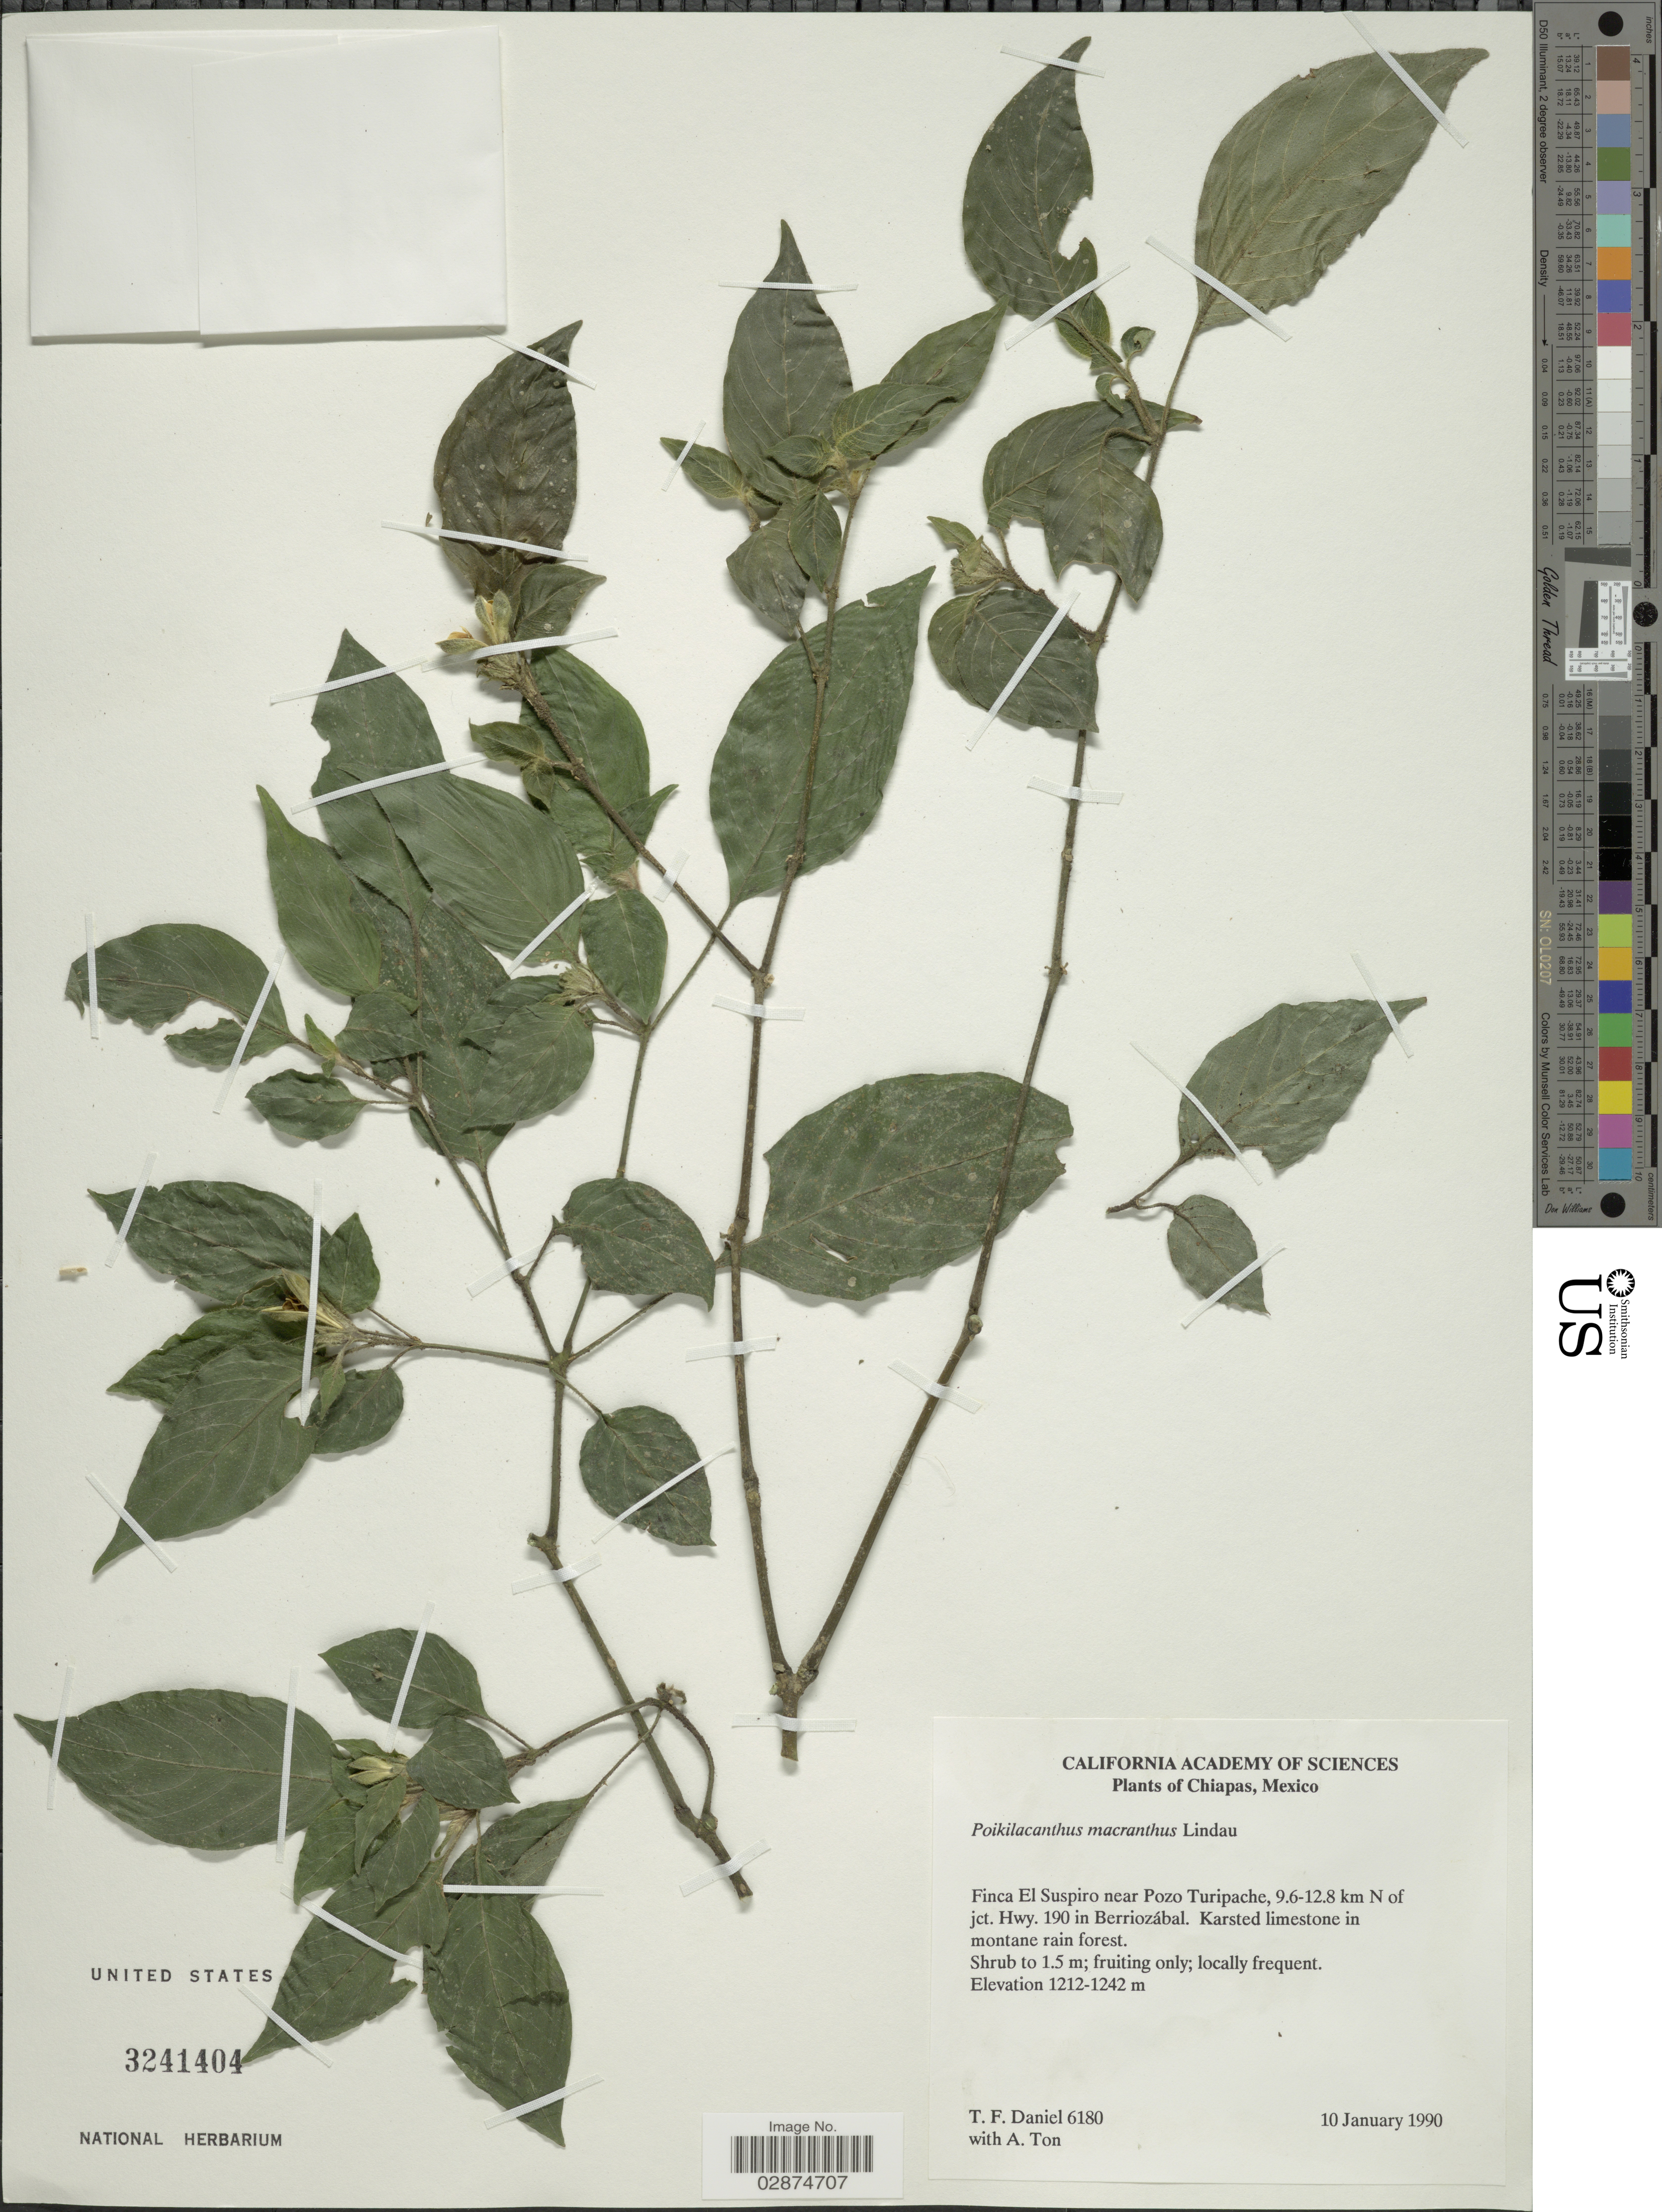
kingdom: Plantae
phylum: Tracheophyta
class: Magnoliopsida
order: Lamiales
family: Acanthaceae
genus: Poikilacanthus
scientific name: Poikilacanthus macranthus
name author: Lindau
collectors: T. F. Daniel & A. Ton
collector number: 6180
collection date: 1990-02-10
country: Mexico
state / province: Chiapas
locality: Finca El Suspiro near Pozo Turipache, 9.6-12.8 km N of jct. Hwy. 190 in Berriozábal. Karsted limestone on montane rain forest.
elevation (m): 1212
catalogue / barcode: US 3241404